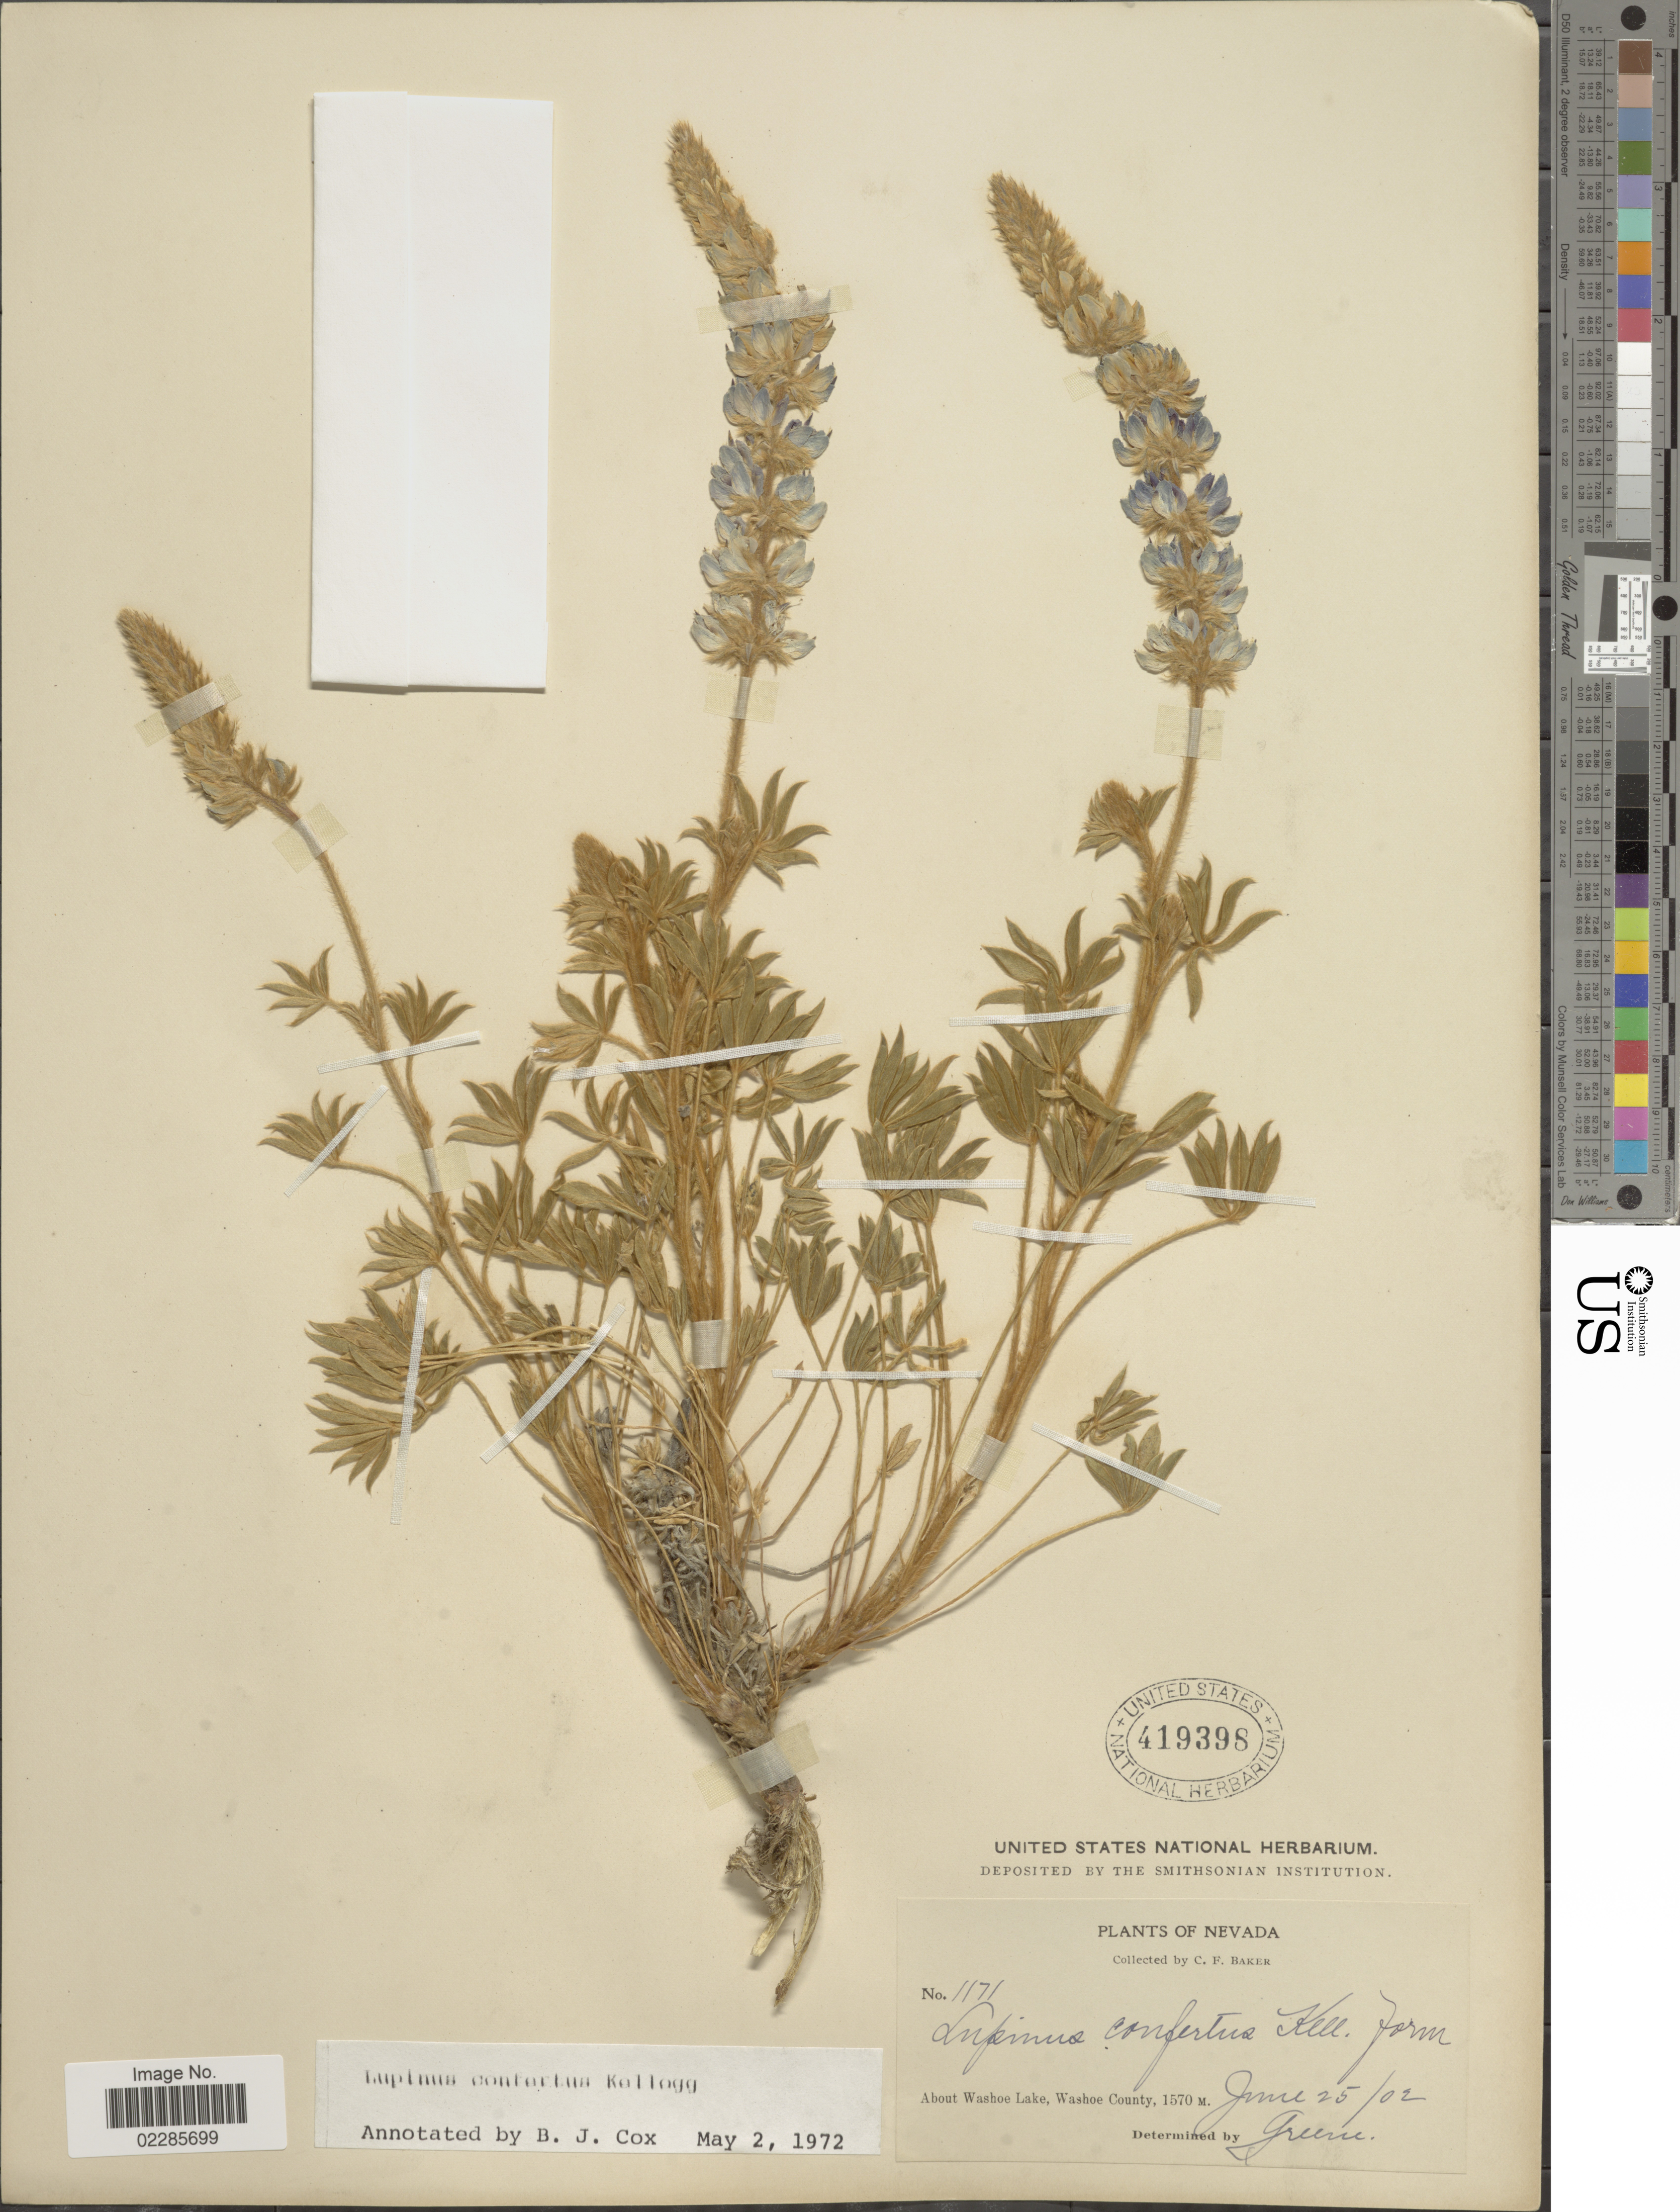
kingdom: Plantae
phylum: Tracheophyta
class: Magnoliopsida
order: Fabales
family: Fabaceae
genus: Lupinus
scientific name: Lupinus confertus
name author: Kellogg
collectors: C. F. Baker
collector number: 1171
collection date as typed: Transcribed d/m/y: 25/6/2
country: United States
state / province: Nevada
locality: About Washoe Lake, Washoe County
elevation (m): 1570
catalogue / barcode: US 419398